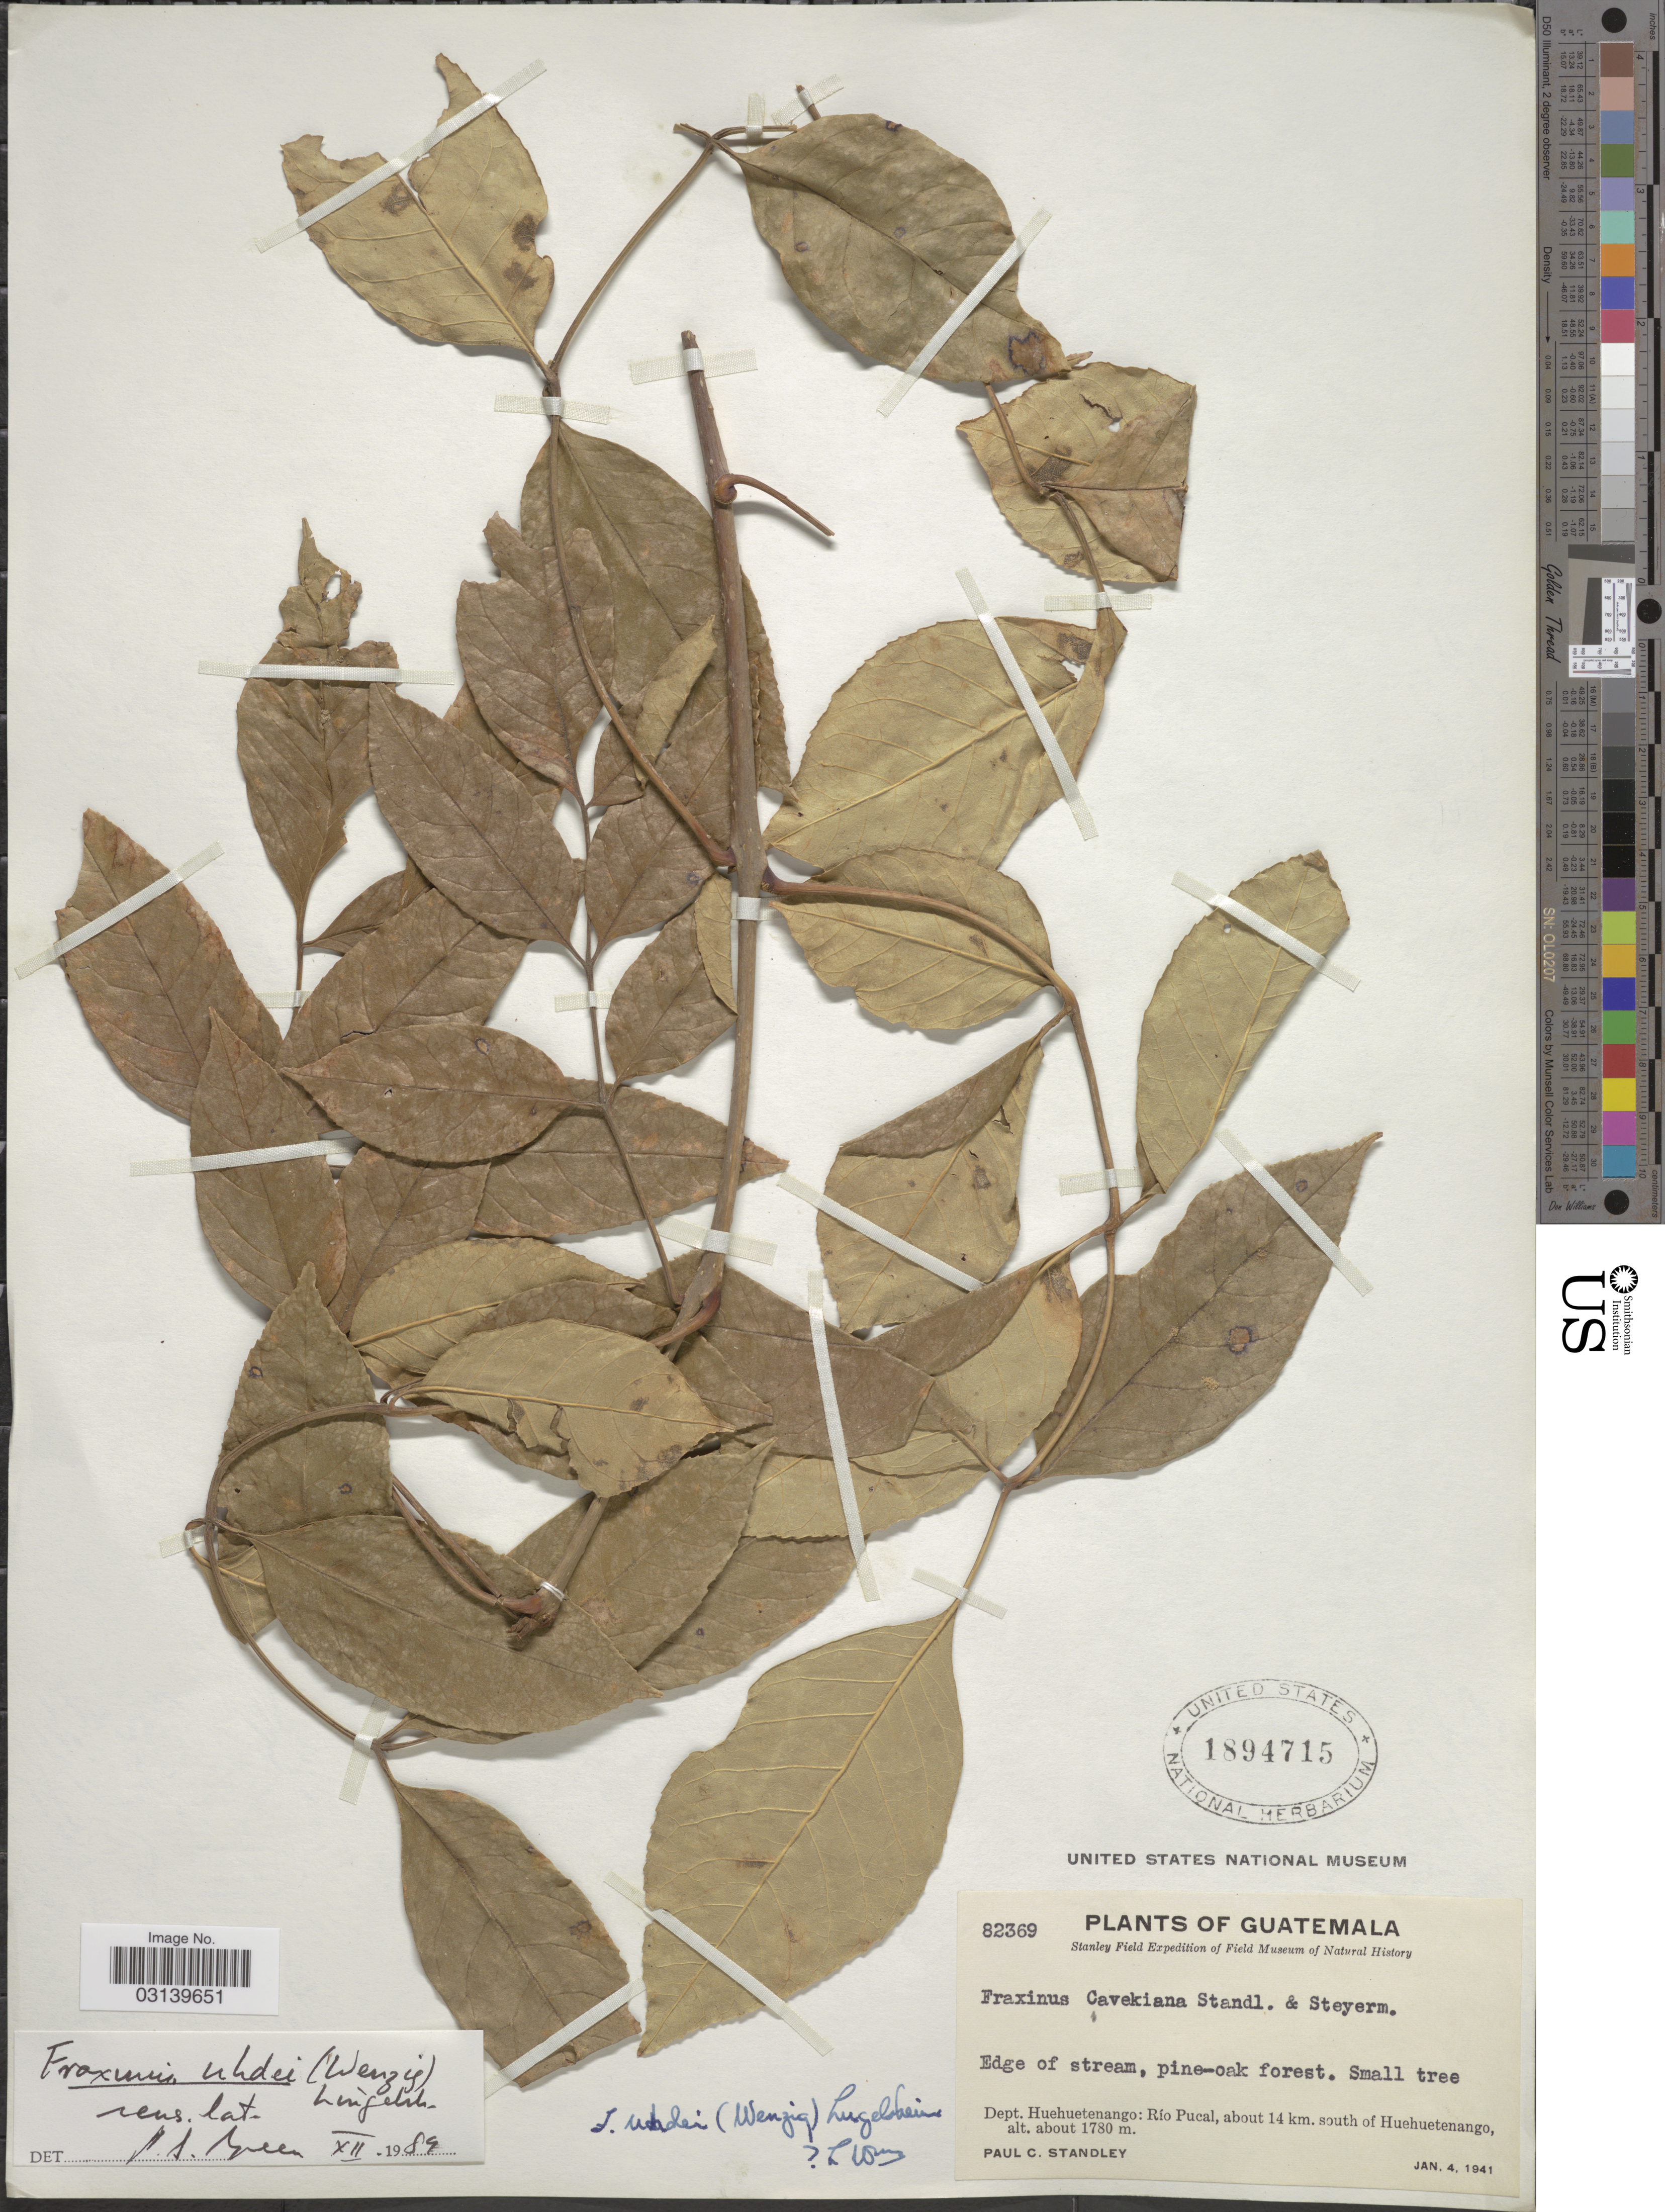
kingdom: Plantae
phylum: Tracheophyta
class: Magnoliopsida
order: Lamiales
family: Oleaceae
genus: Fraxinus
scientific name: Fraxinus uhdei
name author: (Wenz.) Lingelsh.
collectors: P. C. Standley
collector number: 82369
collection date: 1941-01-04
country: Guatemala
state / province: Huehuetenango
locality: Dept. Huehuetenango: Río Pucal, about 14 km. south of Huehuetenango.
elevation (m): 1780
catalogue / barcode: US 1894715